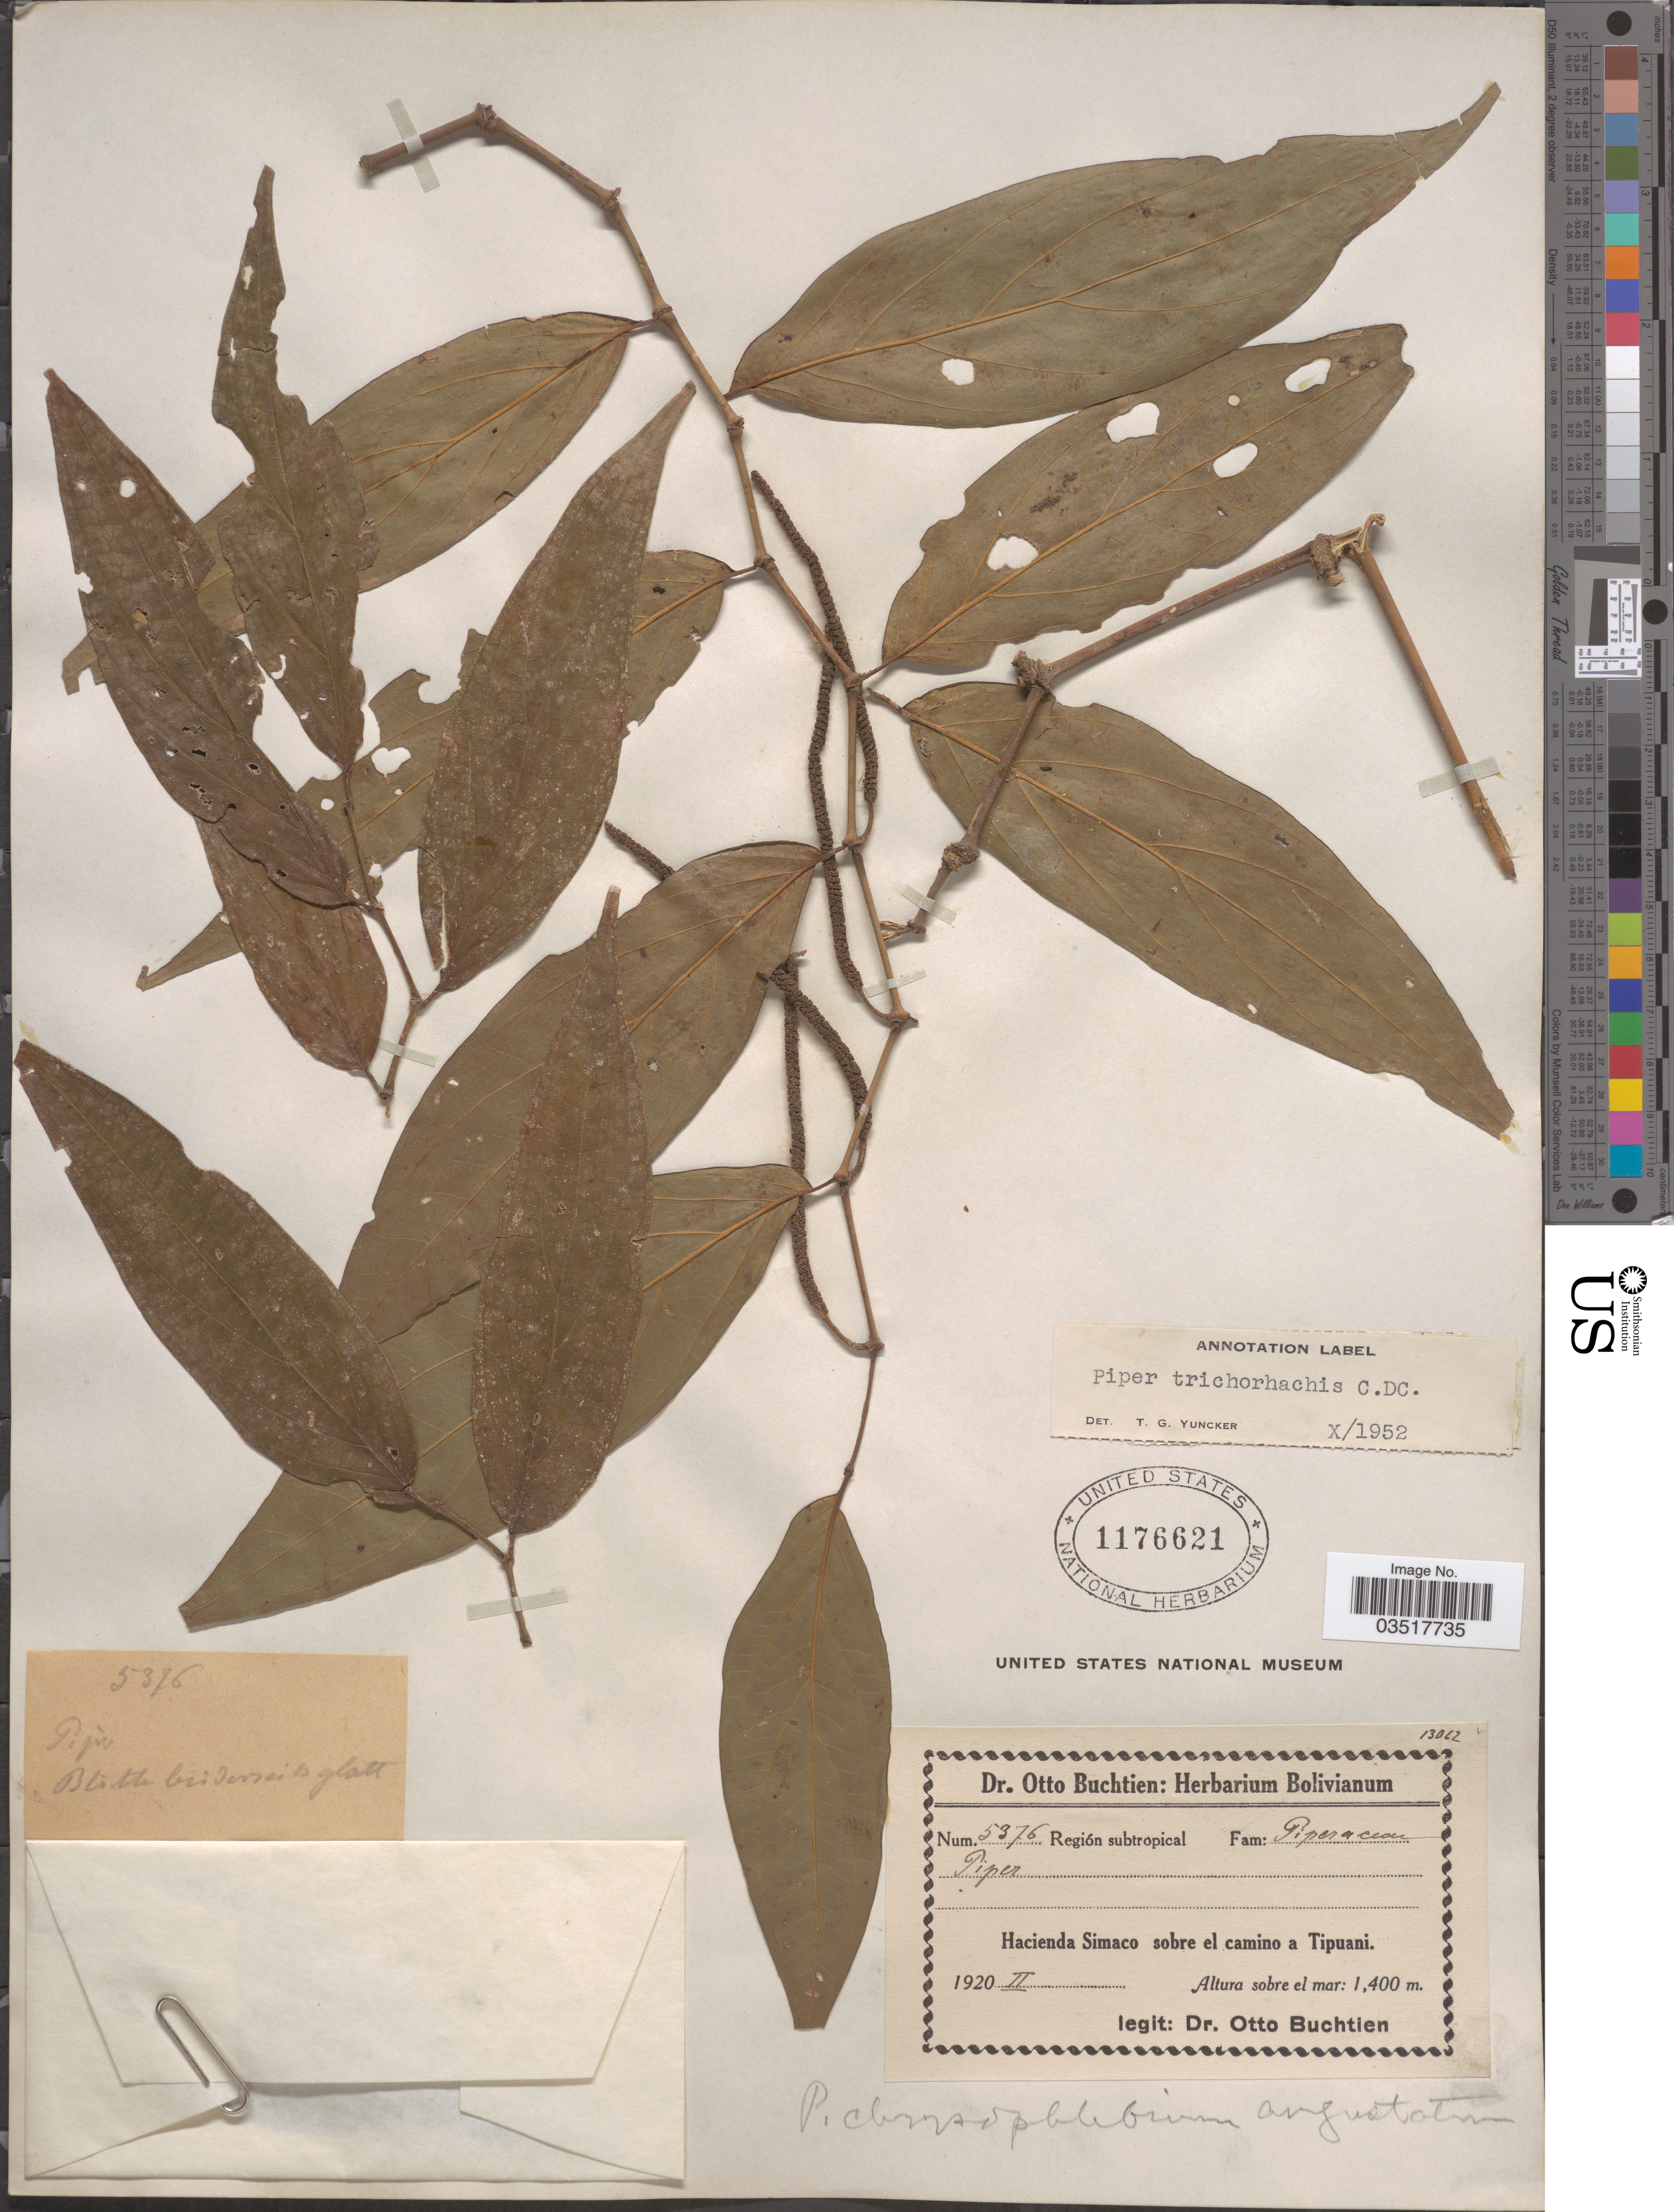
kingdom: Plantae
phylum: Tracheophyta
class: Magnoliopsida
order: Piperales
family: Piperaceae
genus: Piper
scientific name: Piper trichorhachis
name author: C. DC.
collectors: O. Buchtien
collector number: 5376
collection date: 1920-02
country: Bolivia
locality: Región subtropical. Hacienda Simaco sobre el camino a Tipuani.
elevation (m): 1400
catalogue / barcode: US 1176621